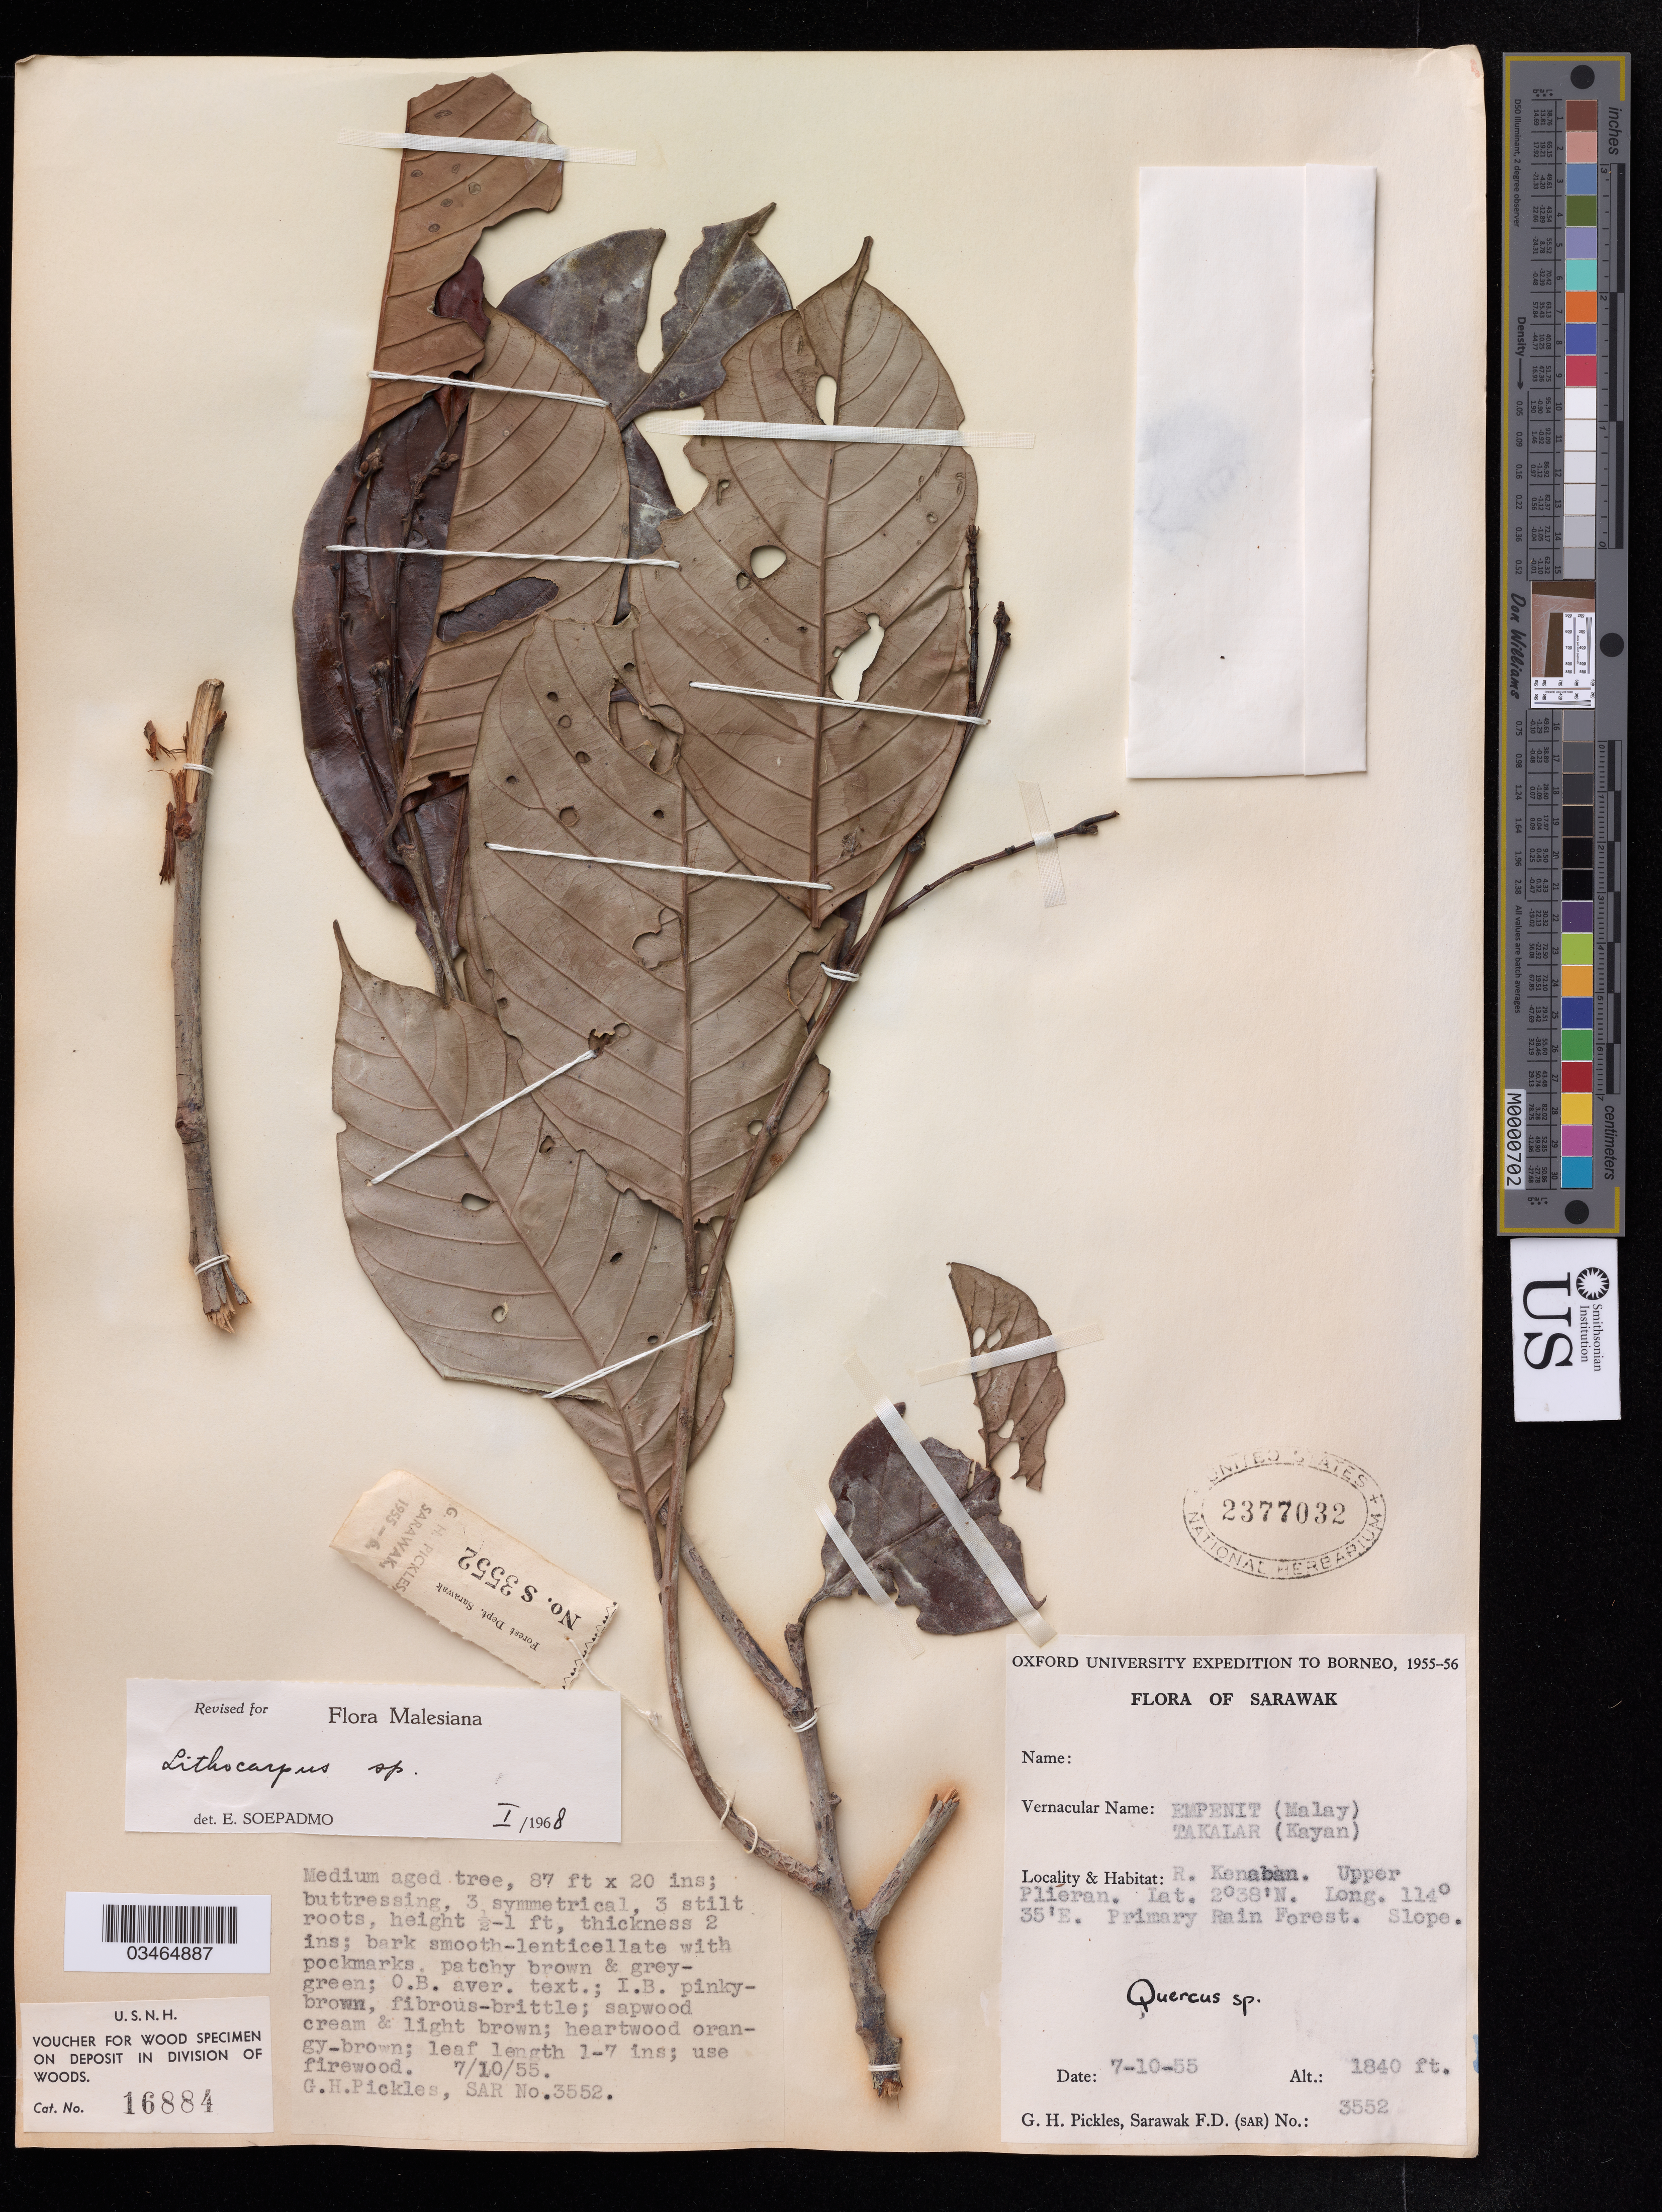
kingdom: Plantae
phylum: Tracheophyta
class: Magnoliopsida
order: Fagales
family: Fagaceae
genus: Lithocarpus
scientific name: Lithocarpus sp.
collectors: G. Pickles & F. Sarawak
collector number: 3552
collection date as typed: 7 Oct55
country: Malaysia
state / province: Sarawak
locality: Borneo, R. Kenaban. Upper Plieran.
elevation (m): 561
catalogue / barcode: US 2377032